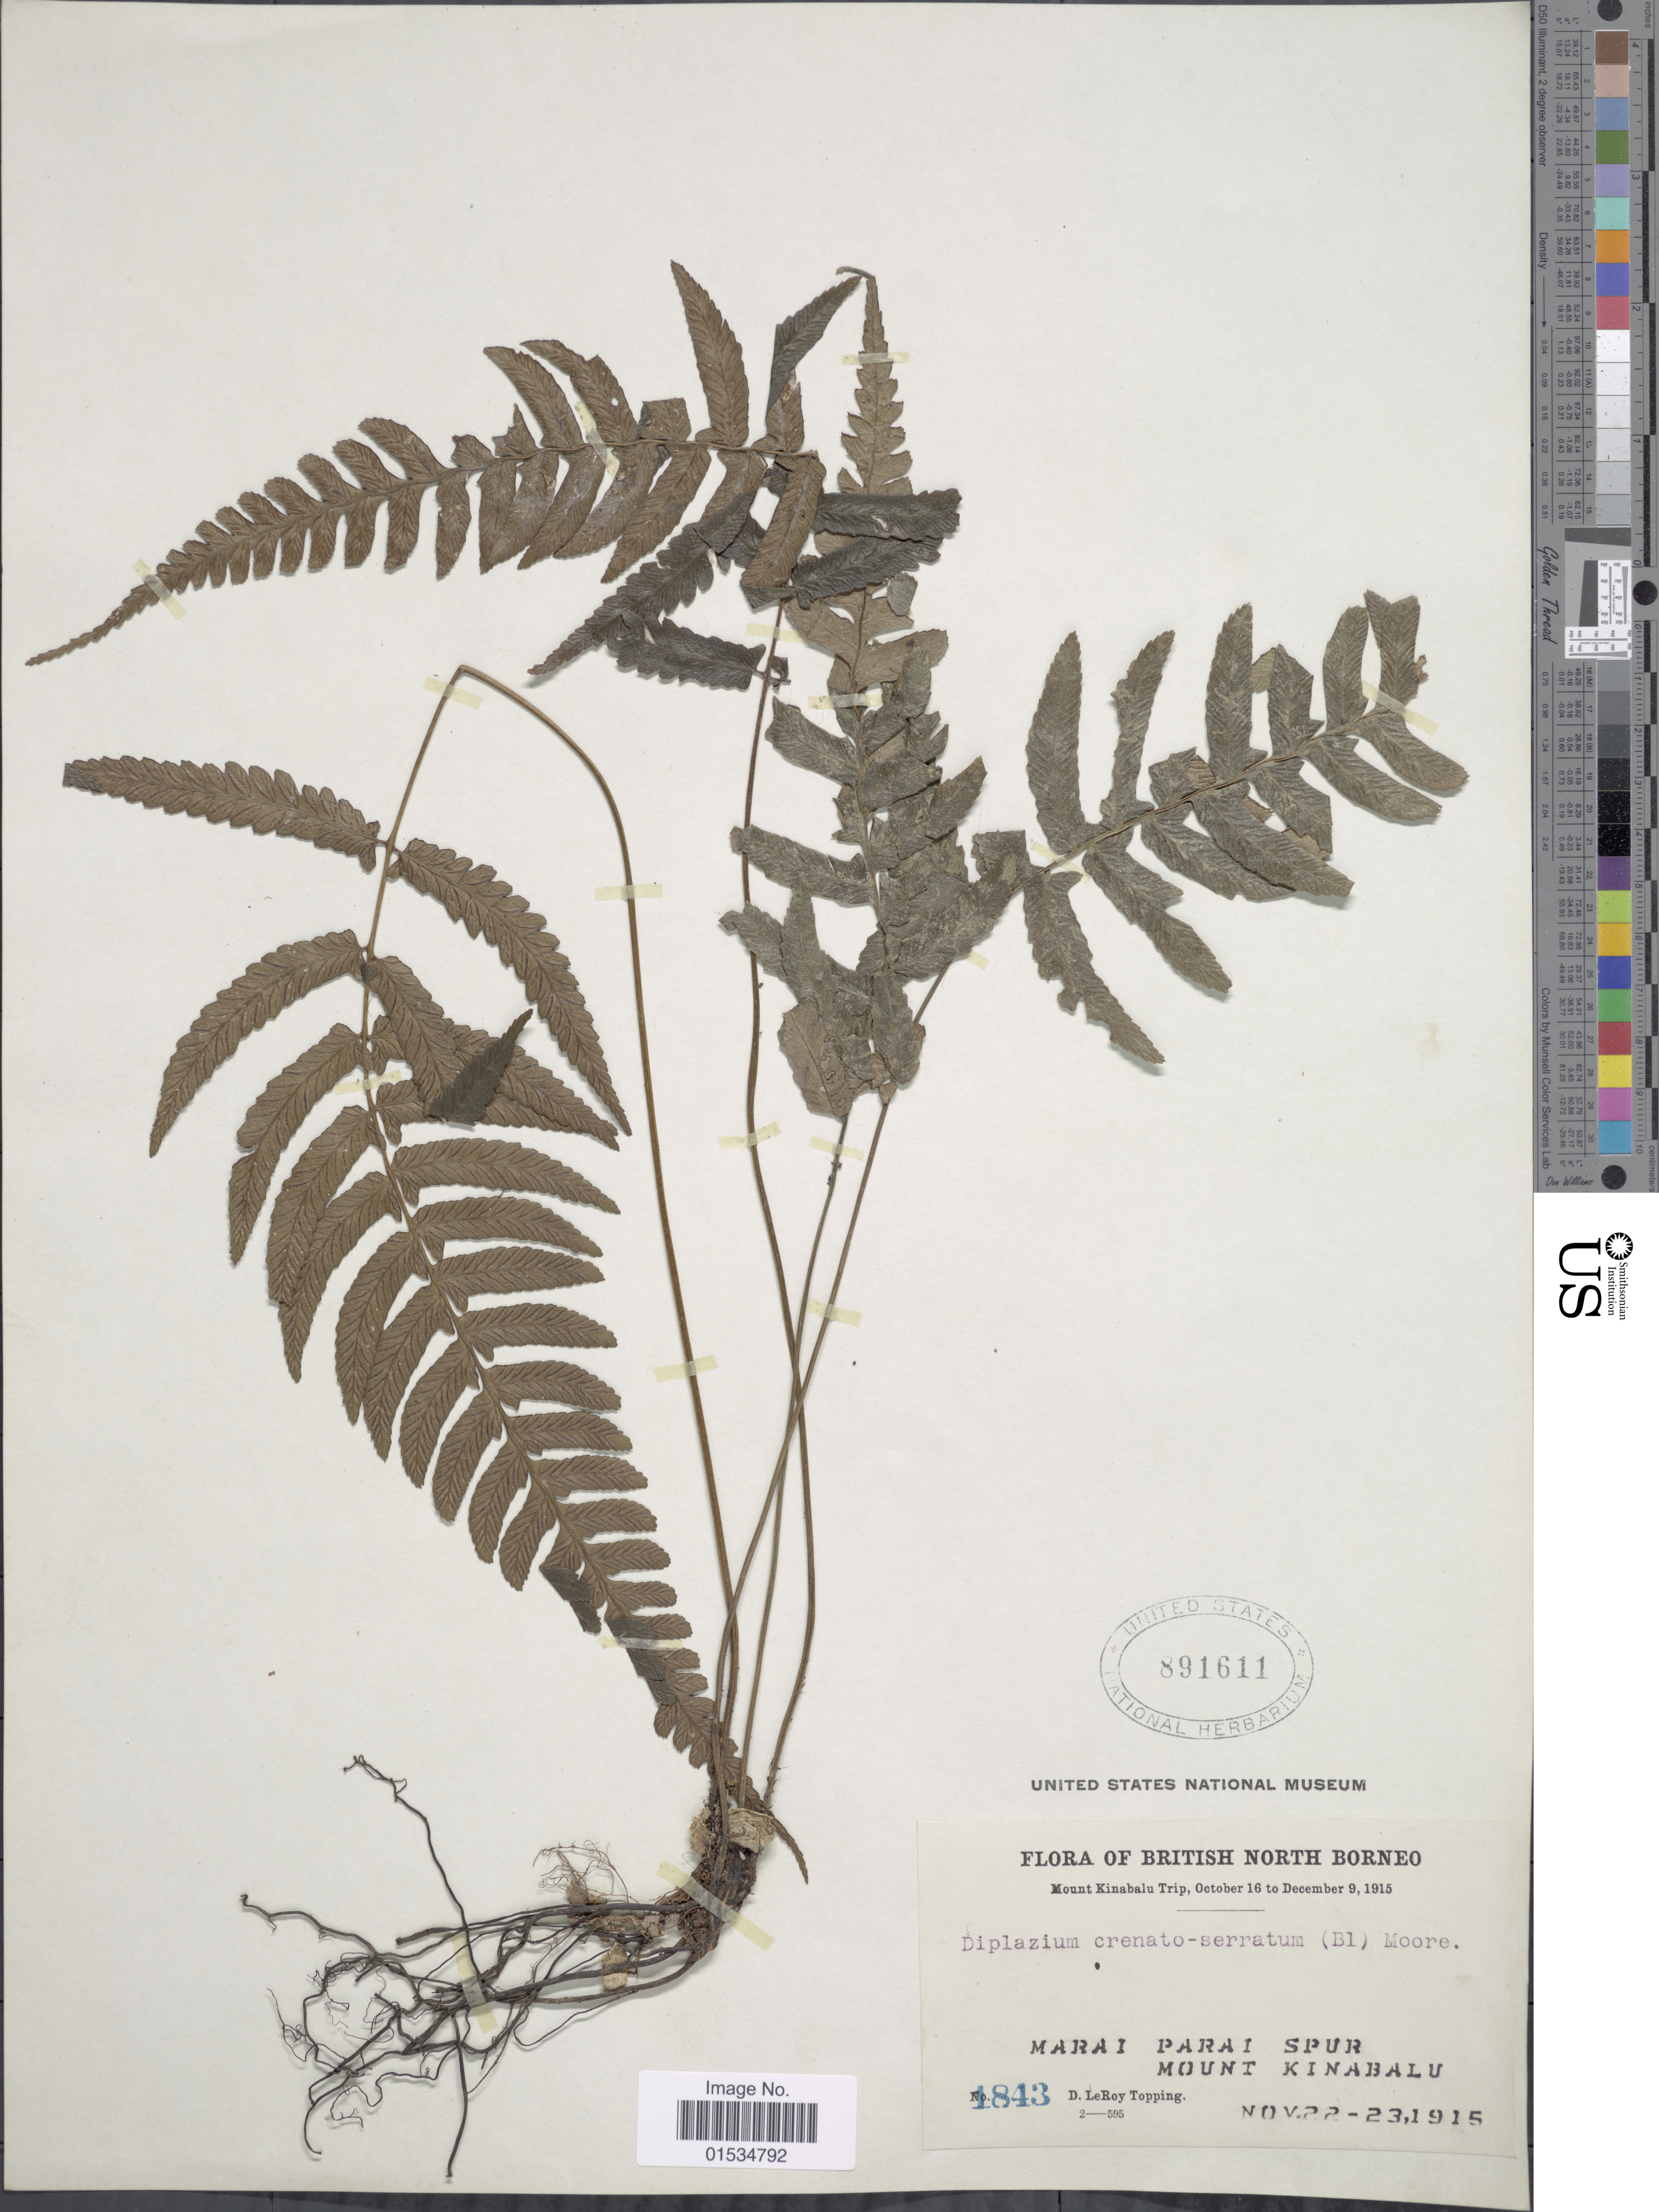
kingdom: Plantae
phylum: Tracheophyta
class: Polypodiopsida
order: Polypodiales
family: Athyriaceae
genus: Diplazium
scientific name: Diplazium crenatoserratum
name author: (Blume) T. Moore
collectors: D. L. Topping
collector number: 1843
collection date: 1915-11-22/1915-11-23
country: Malaysia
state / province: Sabah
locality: British North Borneo, Marai Parai Spur, Mount Kinabalu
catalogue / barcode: US 891611